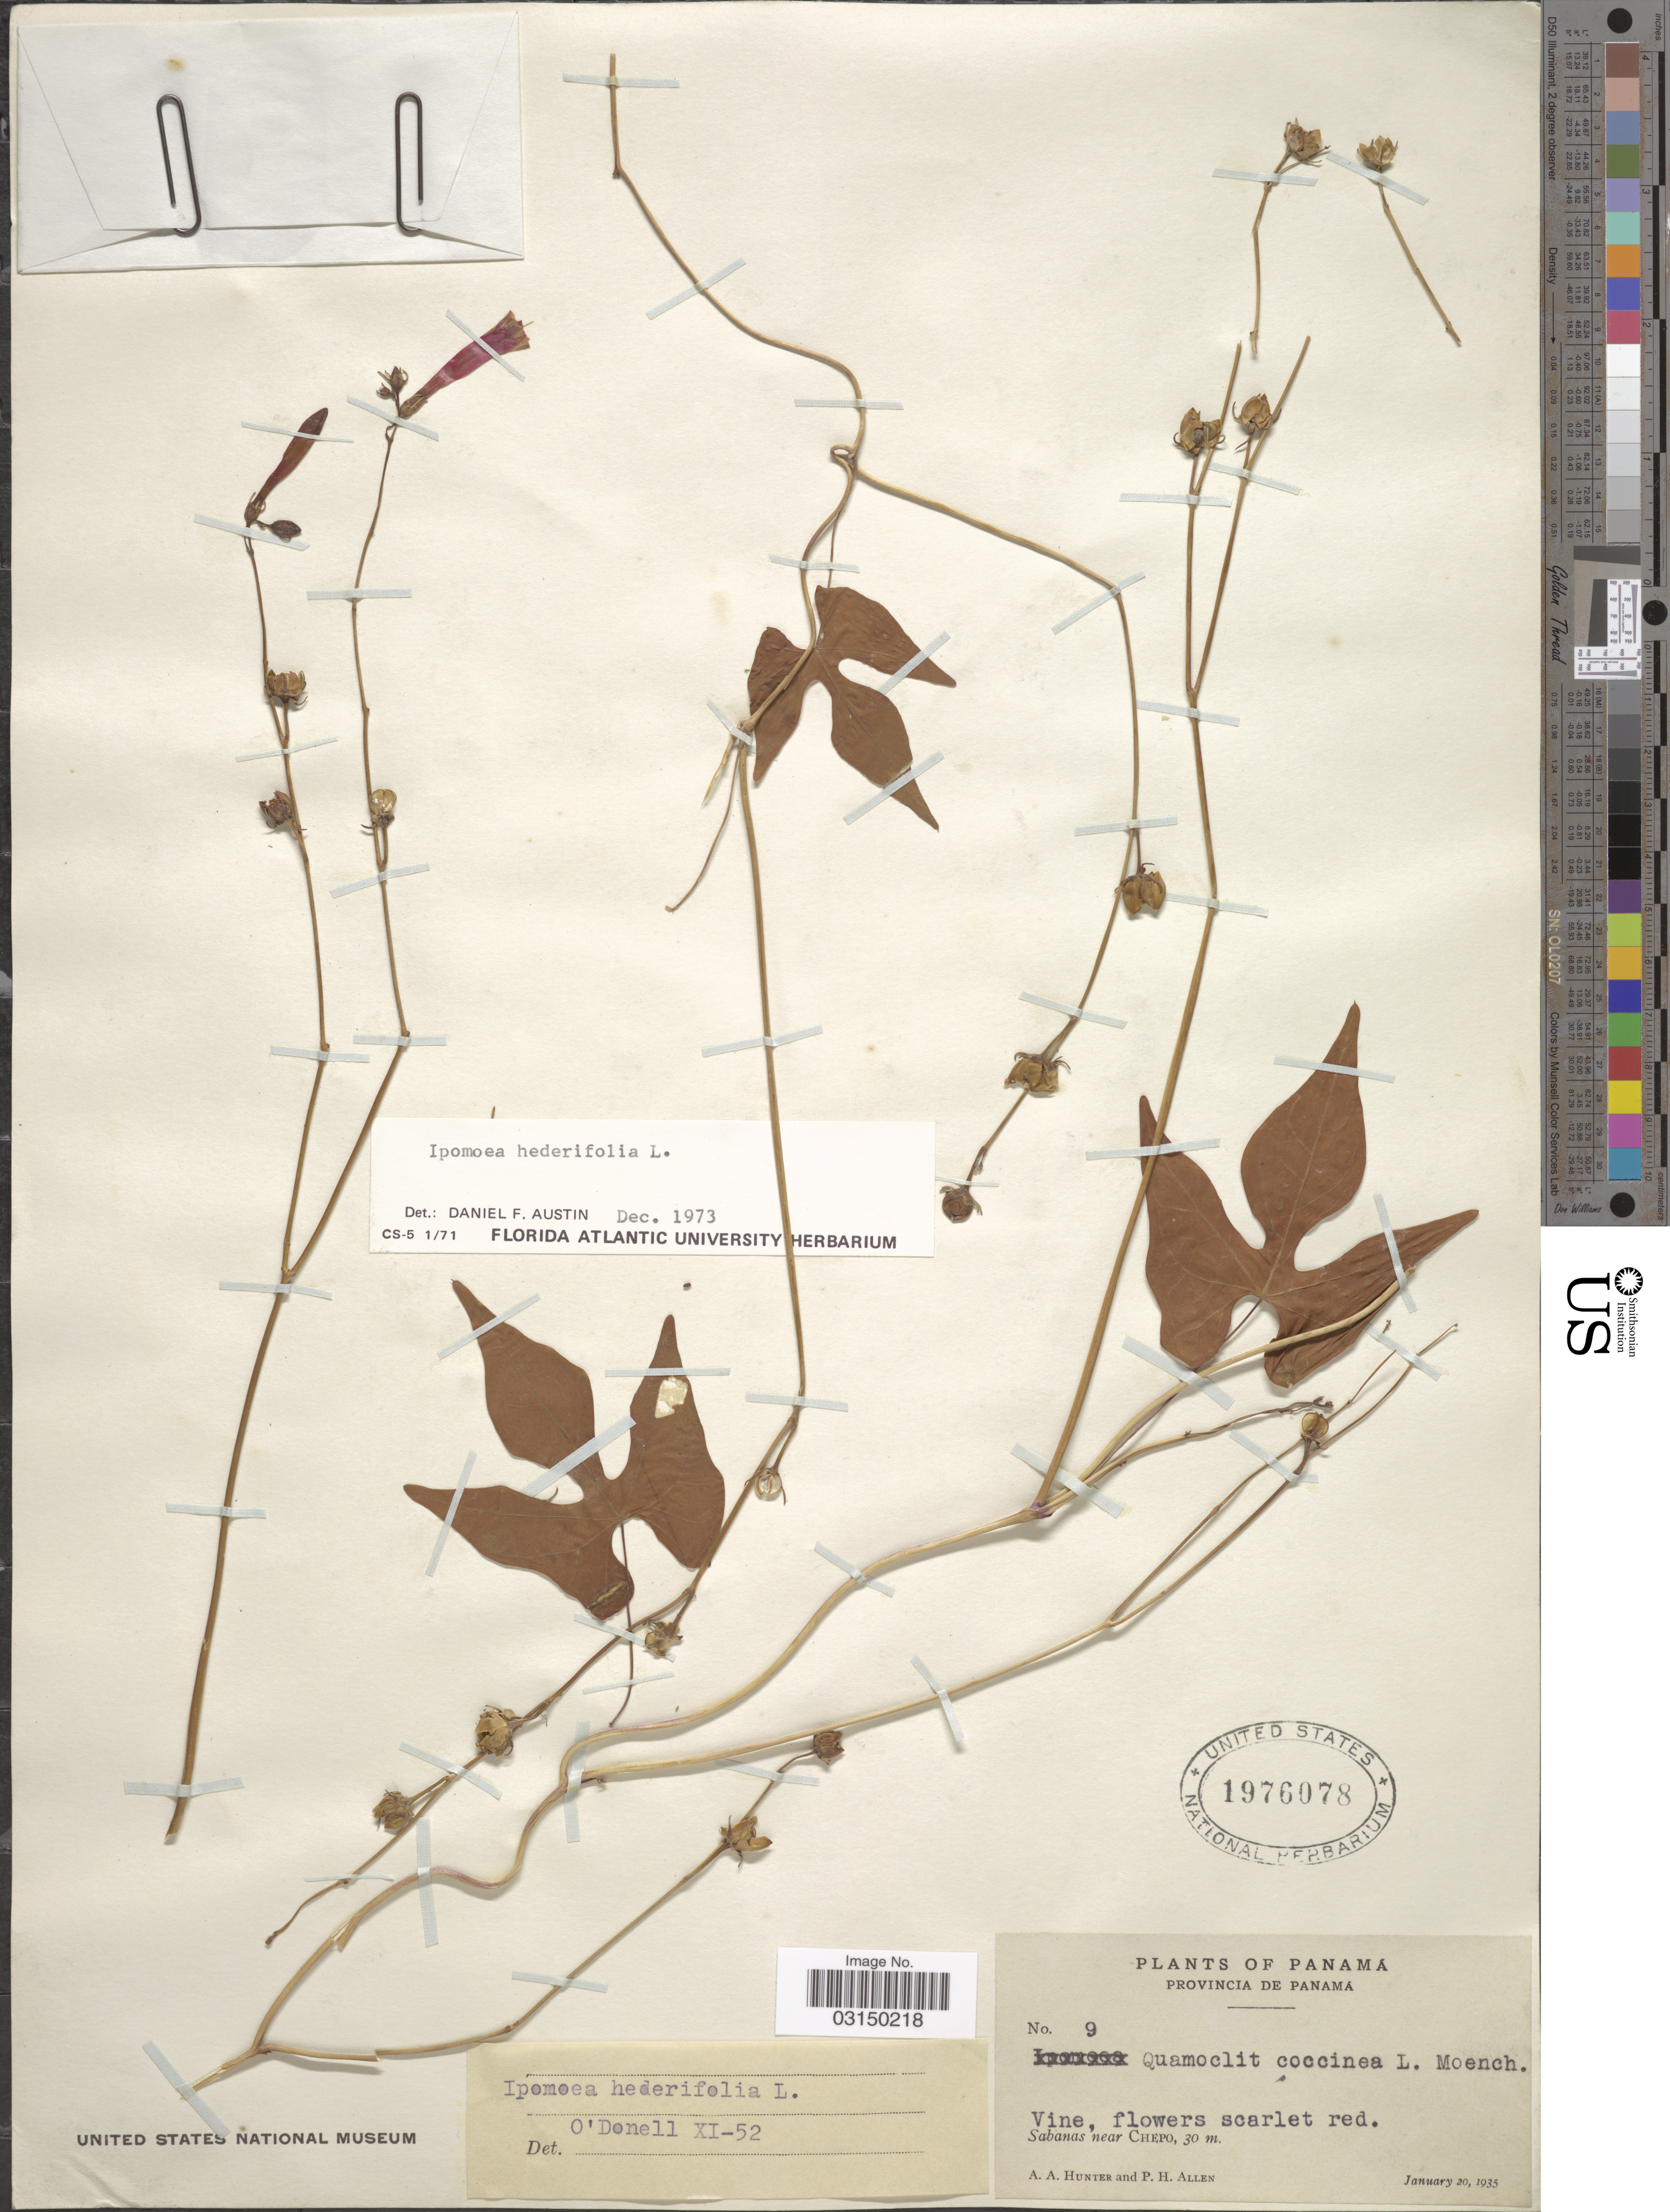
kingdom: Plantae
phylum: Tracheophyta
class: Magnoliopsida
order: Solanales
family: Convolvulaceae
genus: Ipomoea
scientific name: Ipomoea hederifolia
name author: L.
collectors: A. Hunter & P. H. Allen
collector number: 9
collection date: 1935-01-20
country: Panama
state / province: Panamá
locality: Sabanas near Chepo.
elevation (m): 30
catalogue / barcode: US 1976078